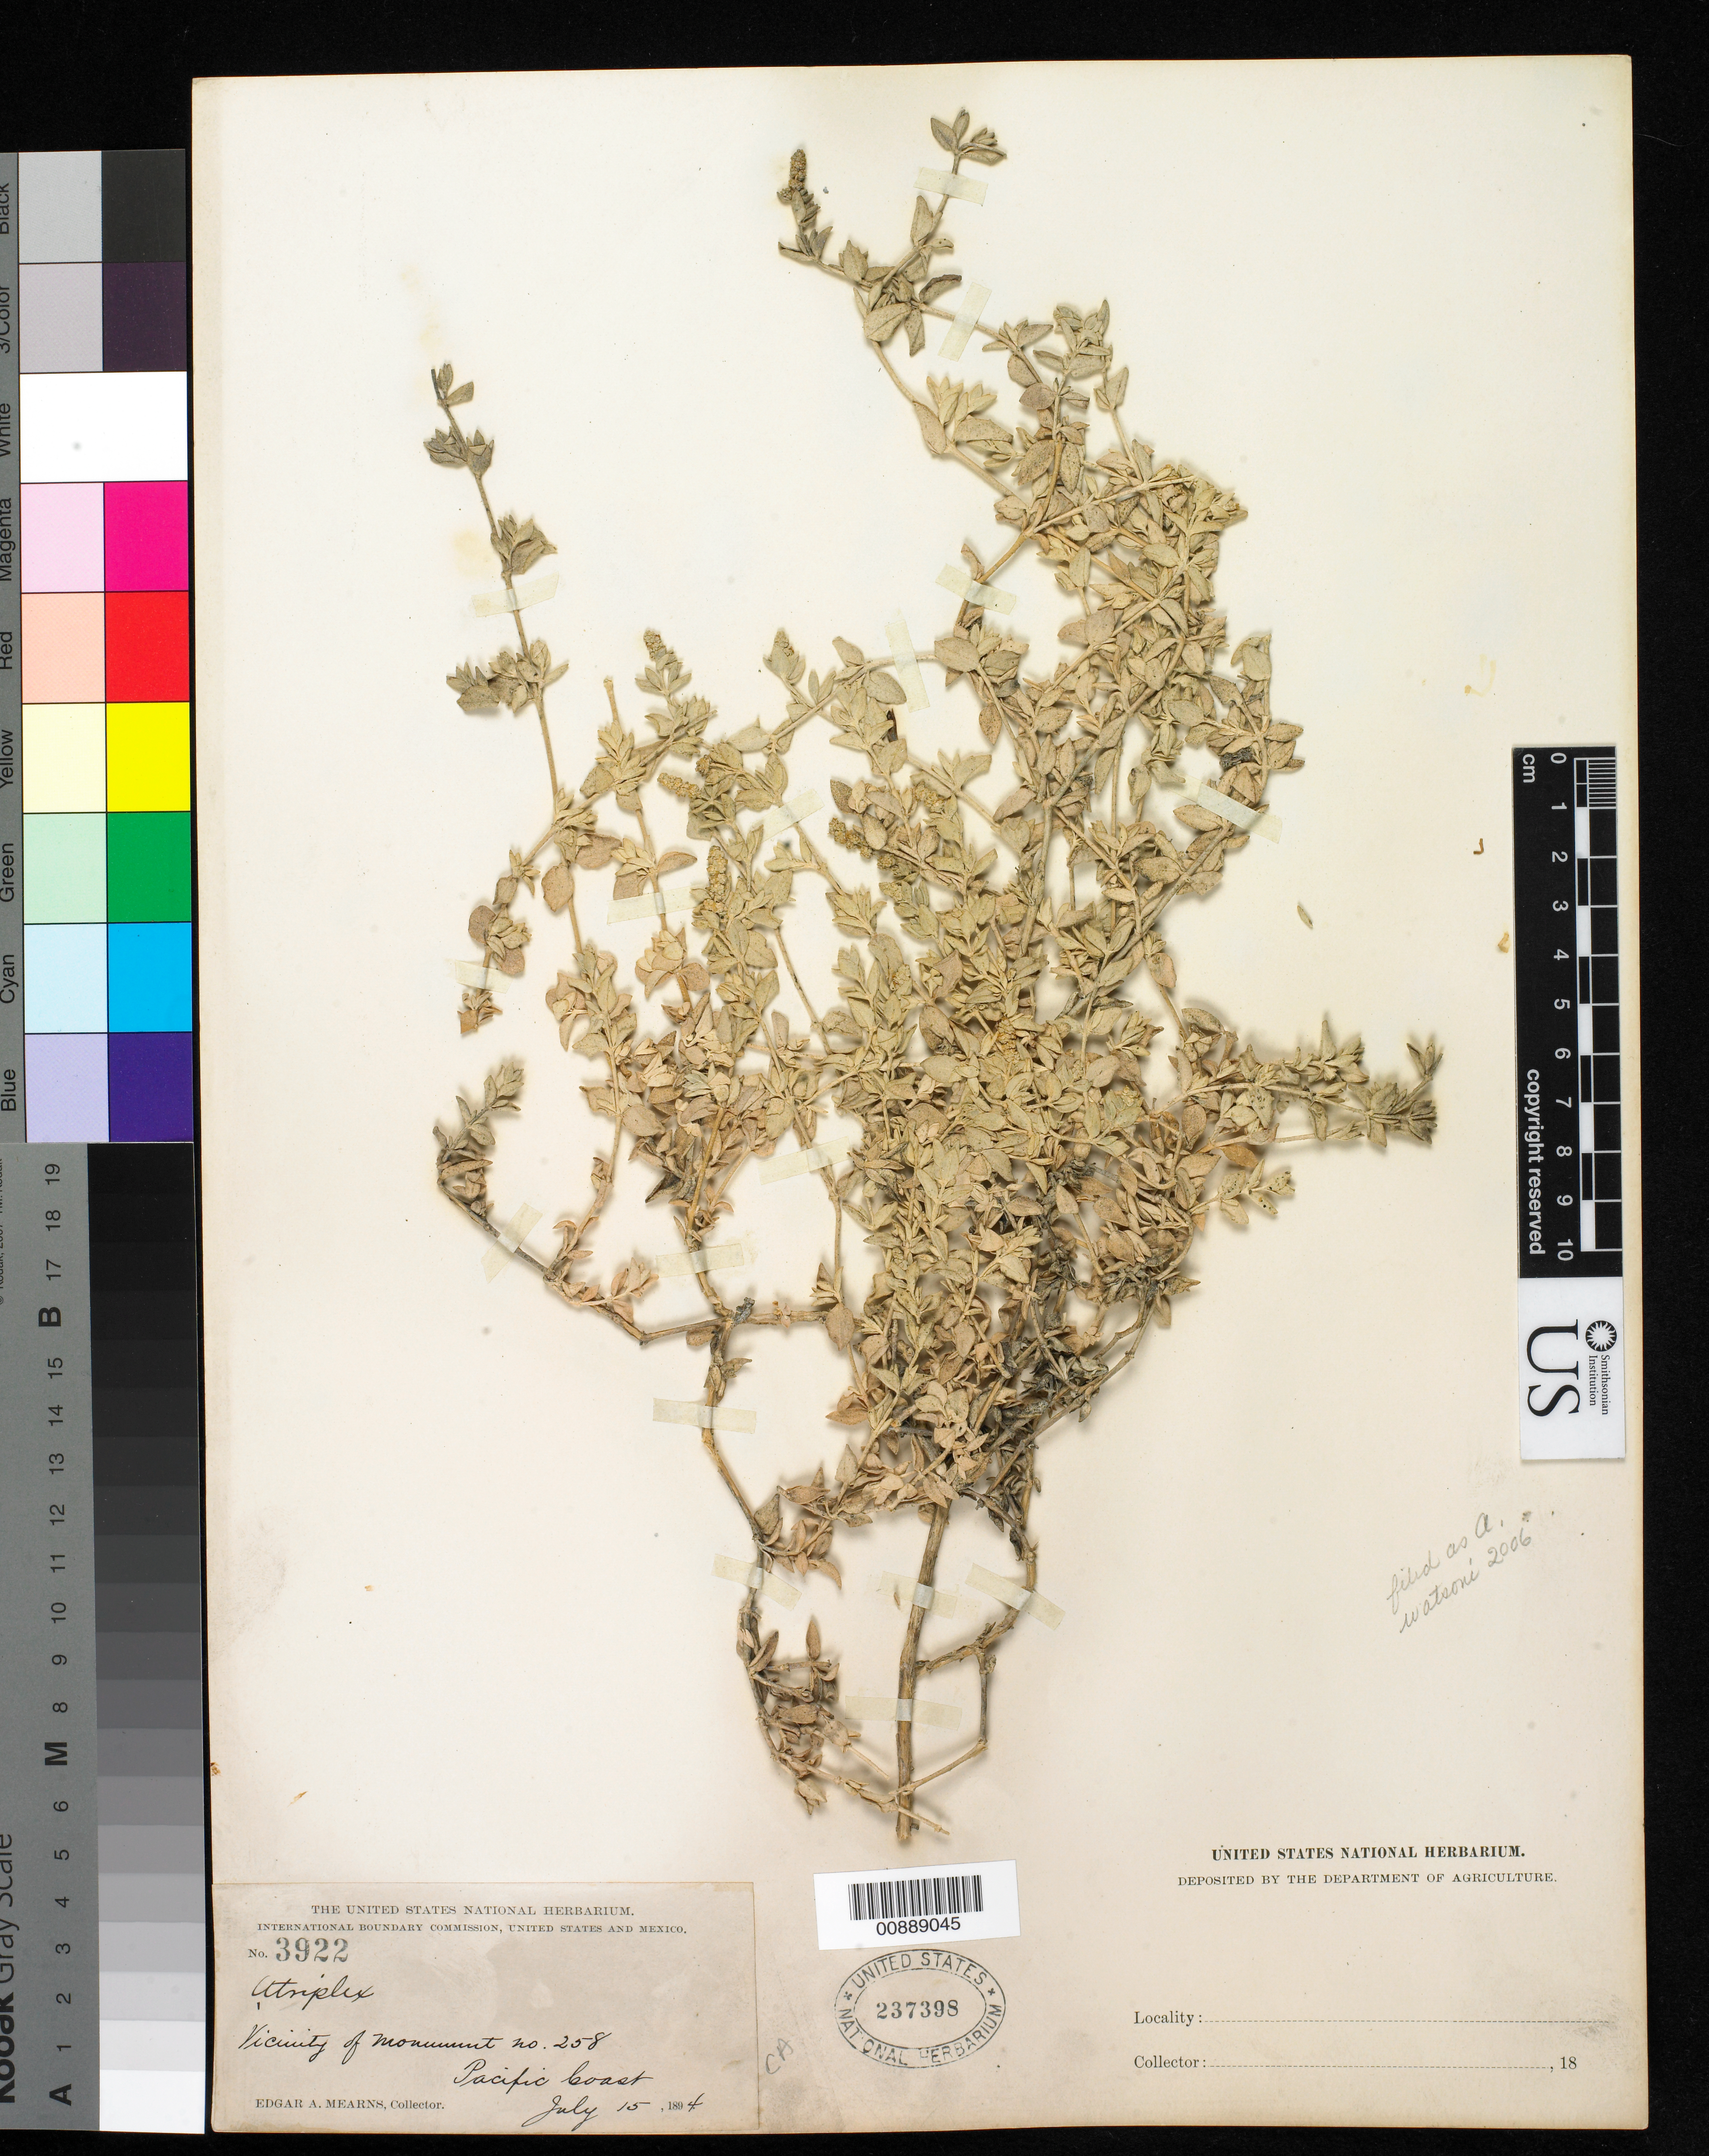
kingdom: Plantae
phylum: Tracheophyta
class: Magnoliopsida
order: Caryophyllales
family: Amaranthaceae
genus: Atriplex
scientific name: Atriplex watsonii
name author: A. Nelson ex Abrams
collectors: E. A. Mearns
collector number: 3922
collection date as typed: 15 Jul 1894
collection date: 1894-07-15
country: United States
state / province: California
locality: Vicinity of monument no. 258, Pacific Coast.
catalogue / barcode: US 237398